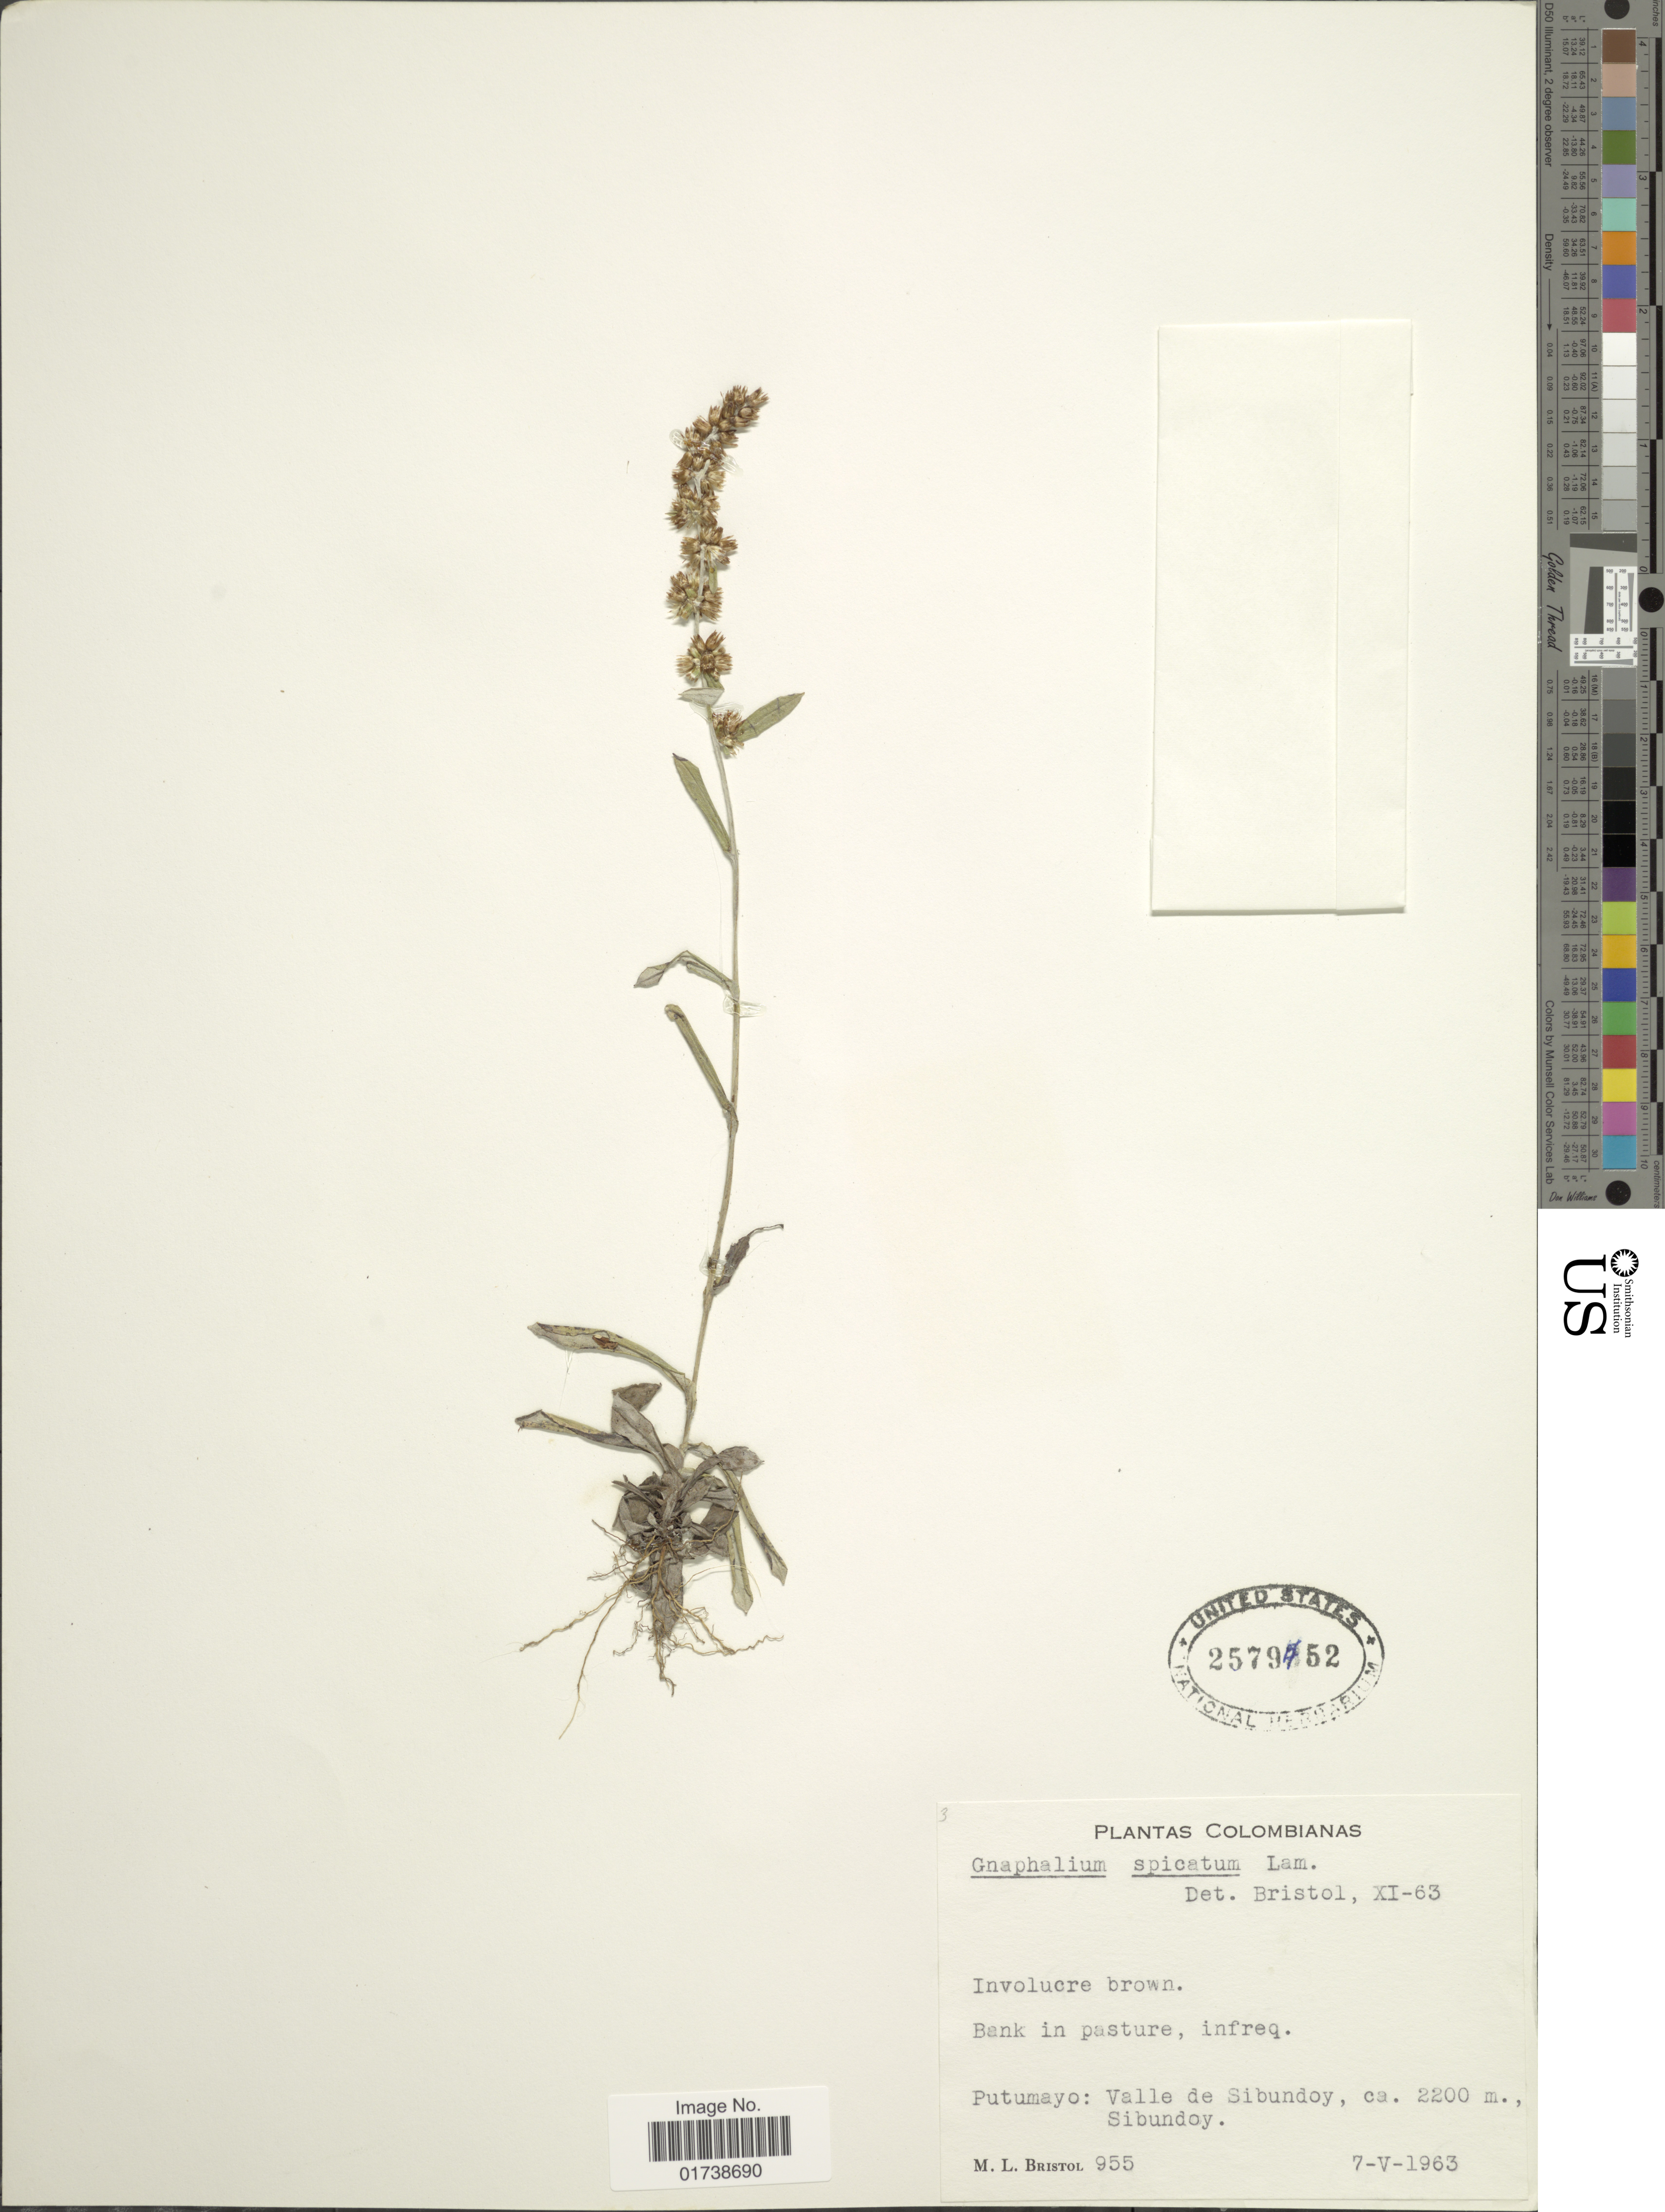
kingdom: Plantae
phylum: Tracheophyta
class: Magnoliopsida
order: Asterales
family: Asteraceae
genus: Gamochaeta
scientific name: Gamochaeta spicata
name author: (Lam.) Cabrera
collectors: M. L. Bristol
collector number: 955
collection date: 1963-05-07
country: Colombia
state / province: Putumayo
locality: Valle de Sibundoy, Sibundoy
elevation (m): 2200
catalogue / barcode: US 2579452